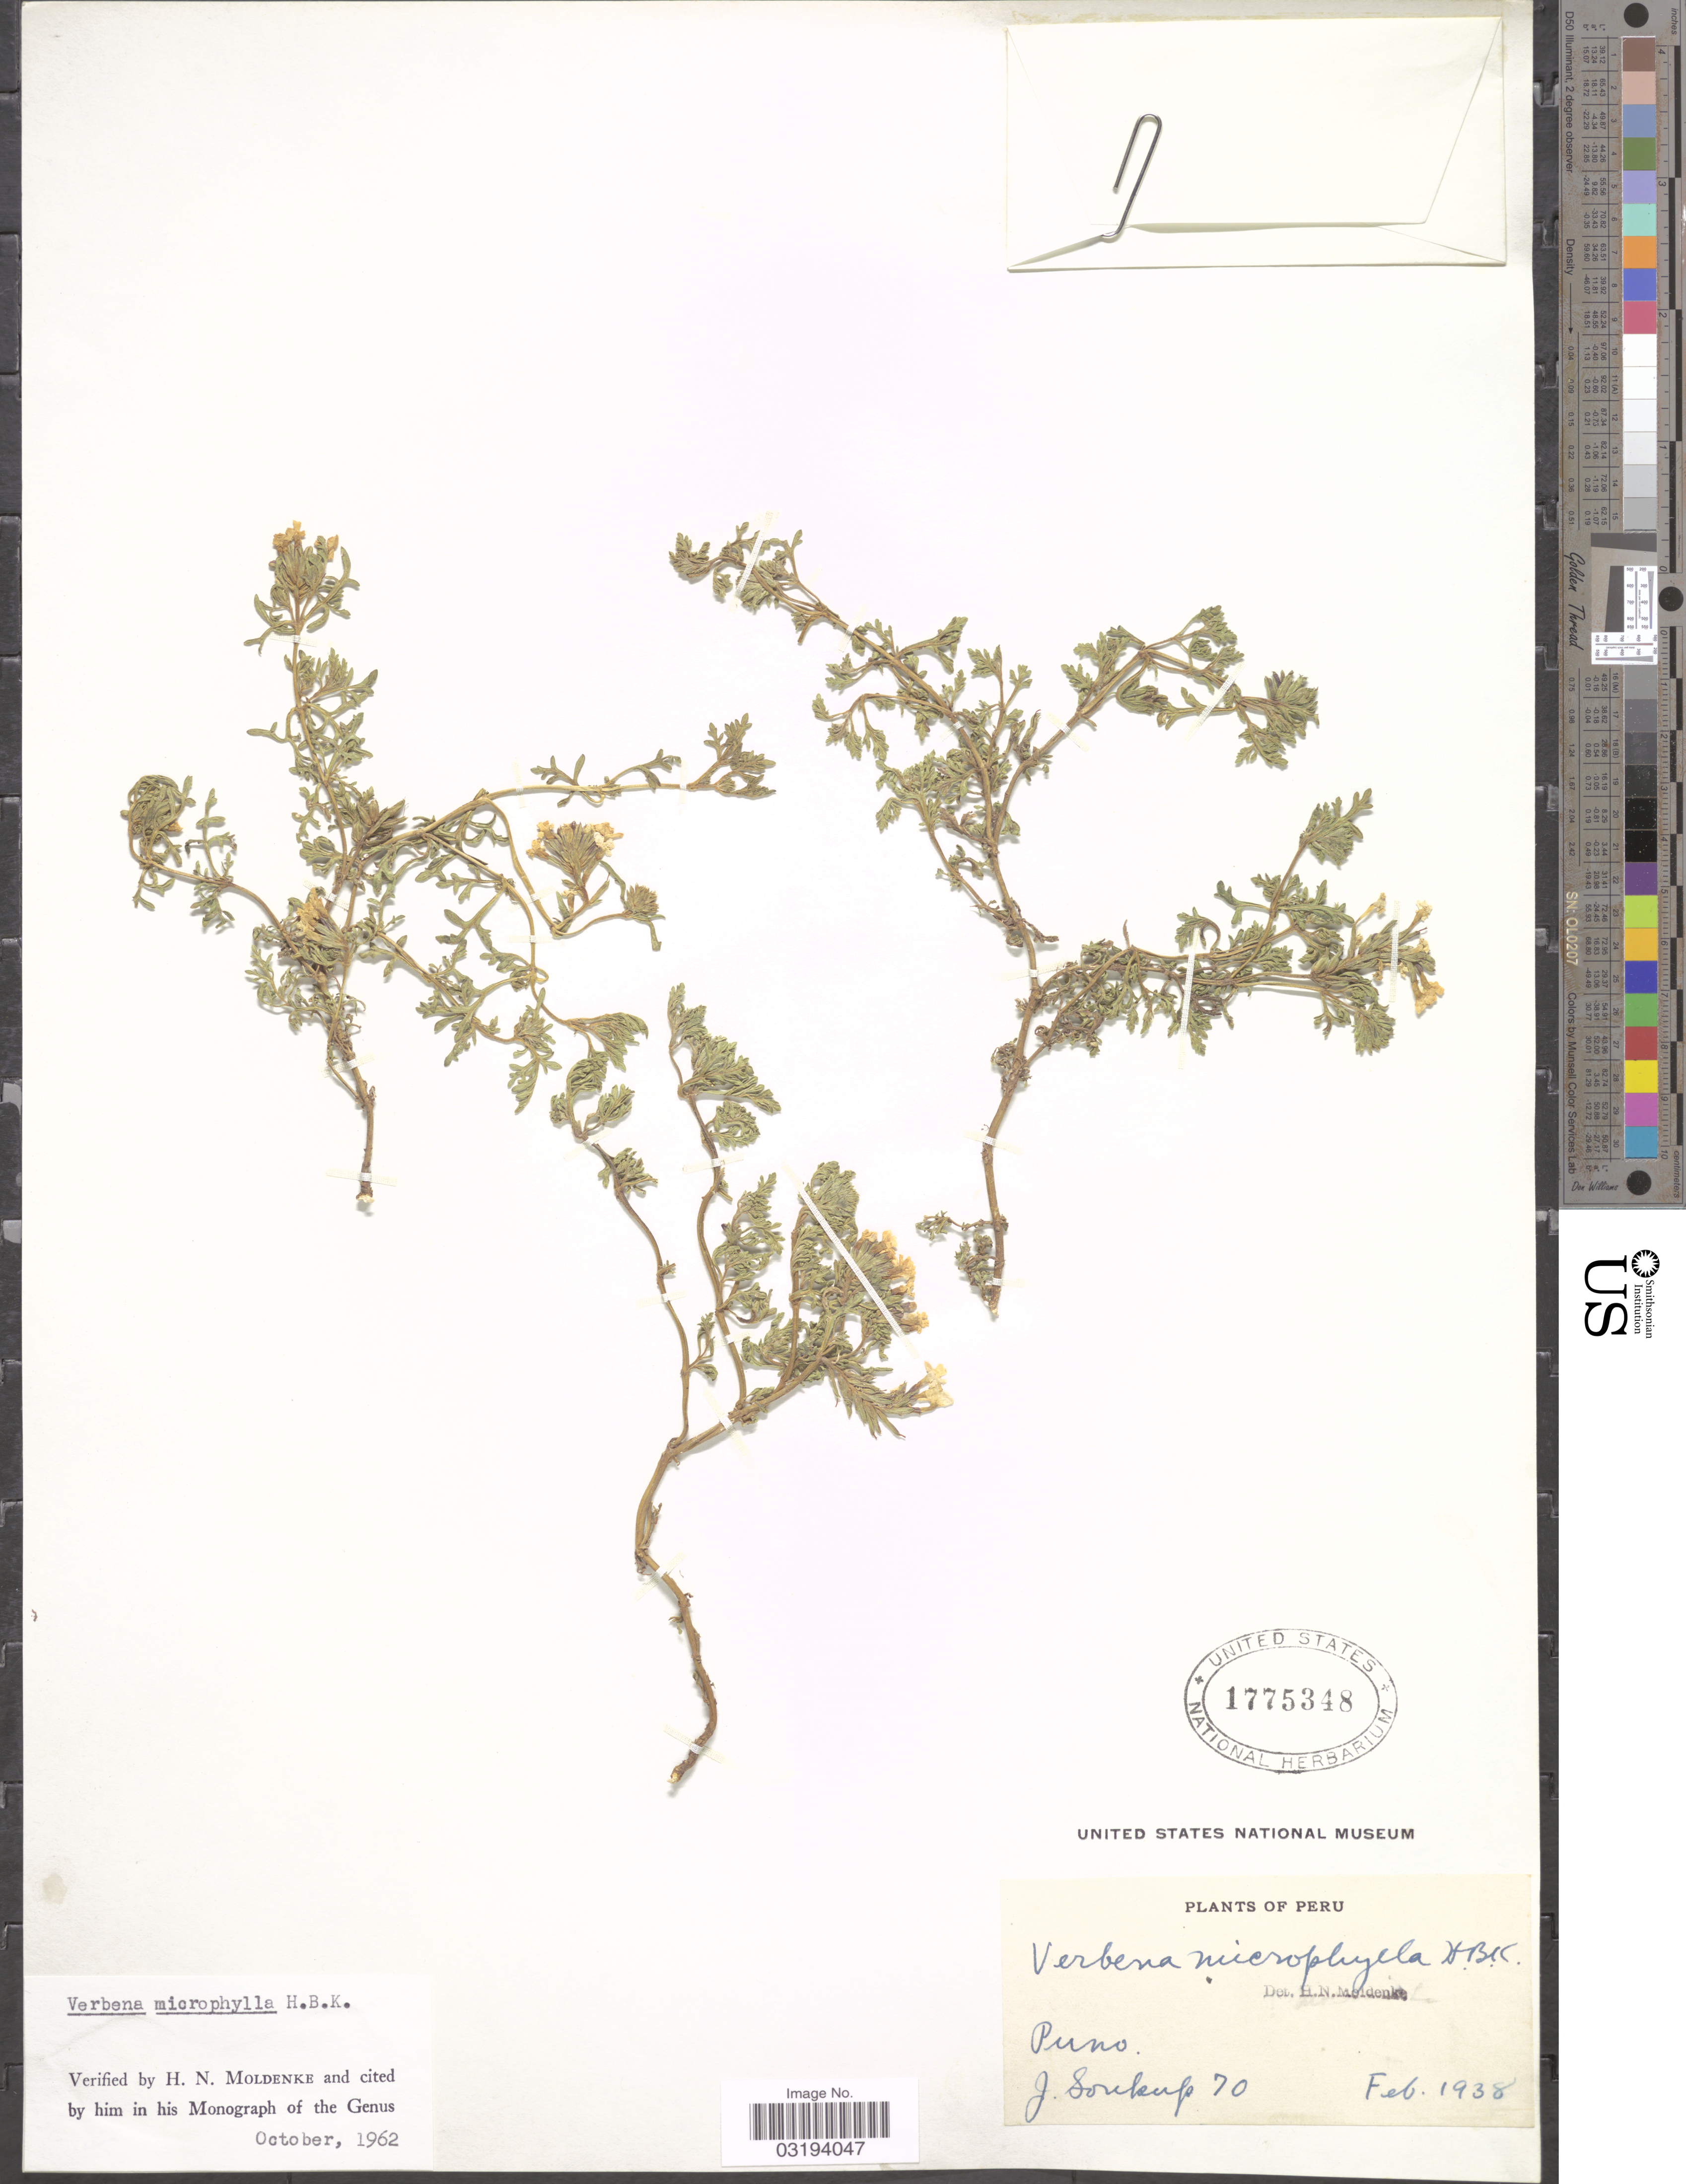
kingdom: Plantae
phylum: Tracheophyta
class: Magnoliopsida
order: Lamiales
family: Verbenaceae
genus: Verbena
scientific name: Verbena microphylla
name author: Kunth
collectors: J. Soukup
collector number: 70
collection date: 1938-02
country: Peru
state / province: Puno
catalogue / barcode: US 1775348